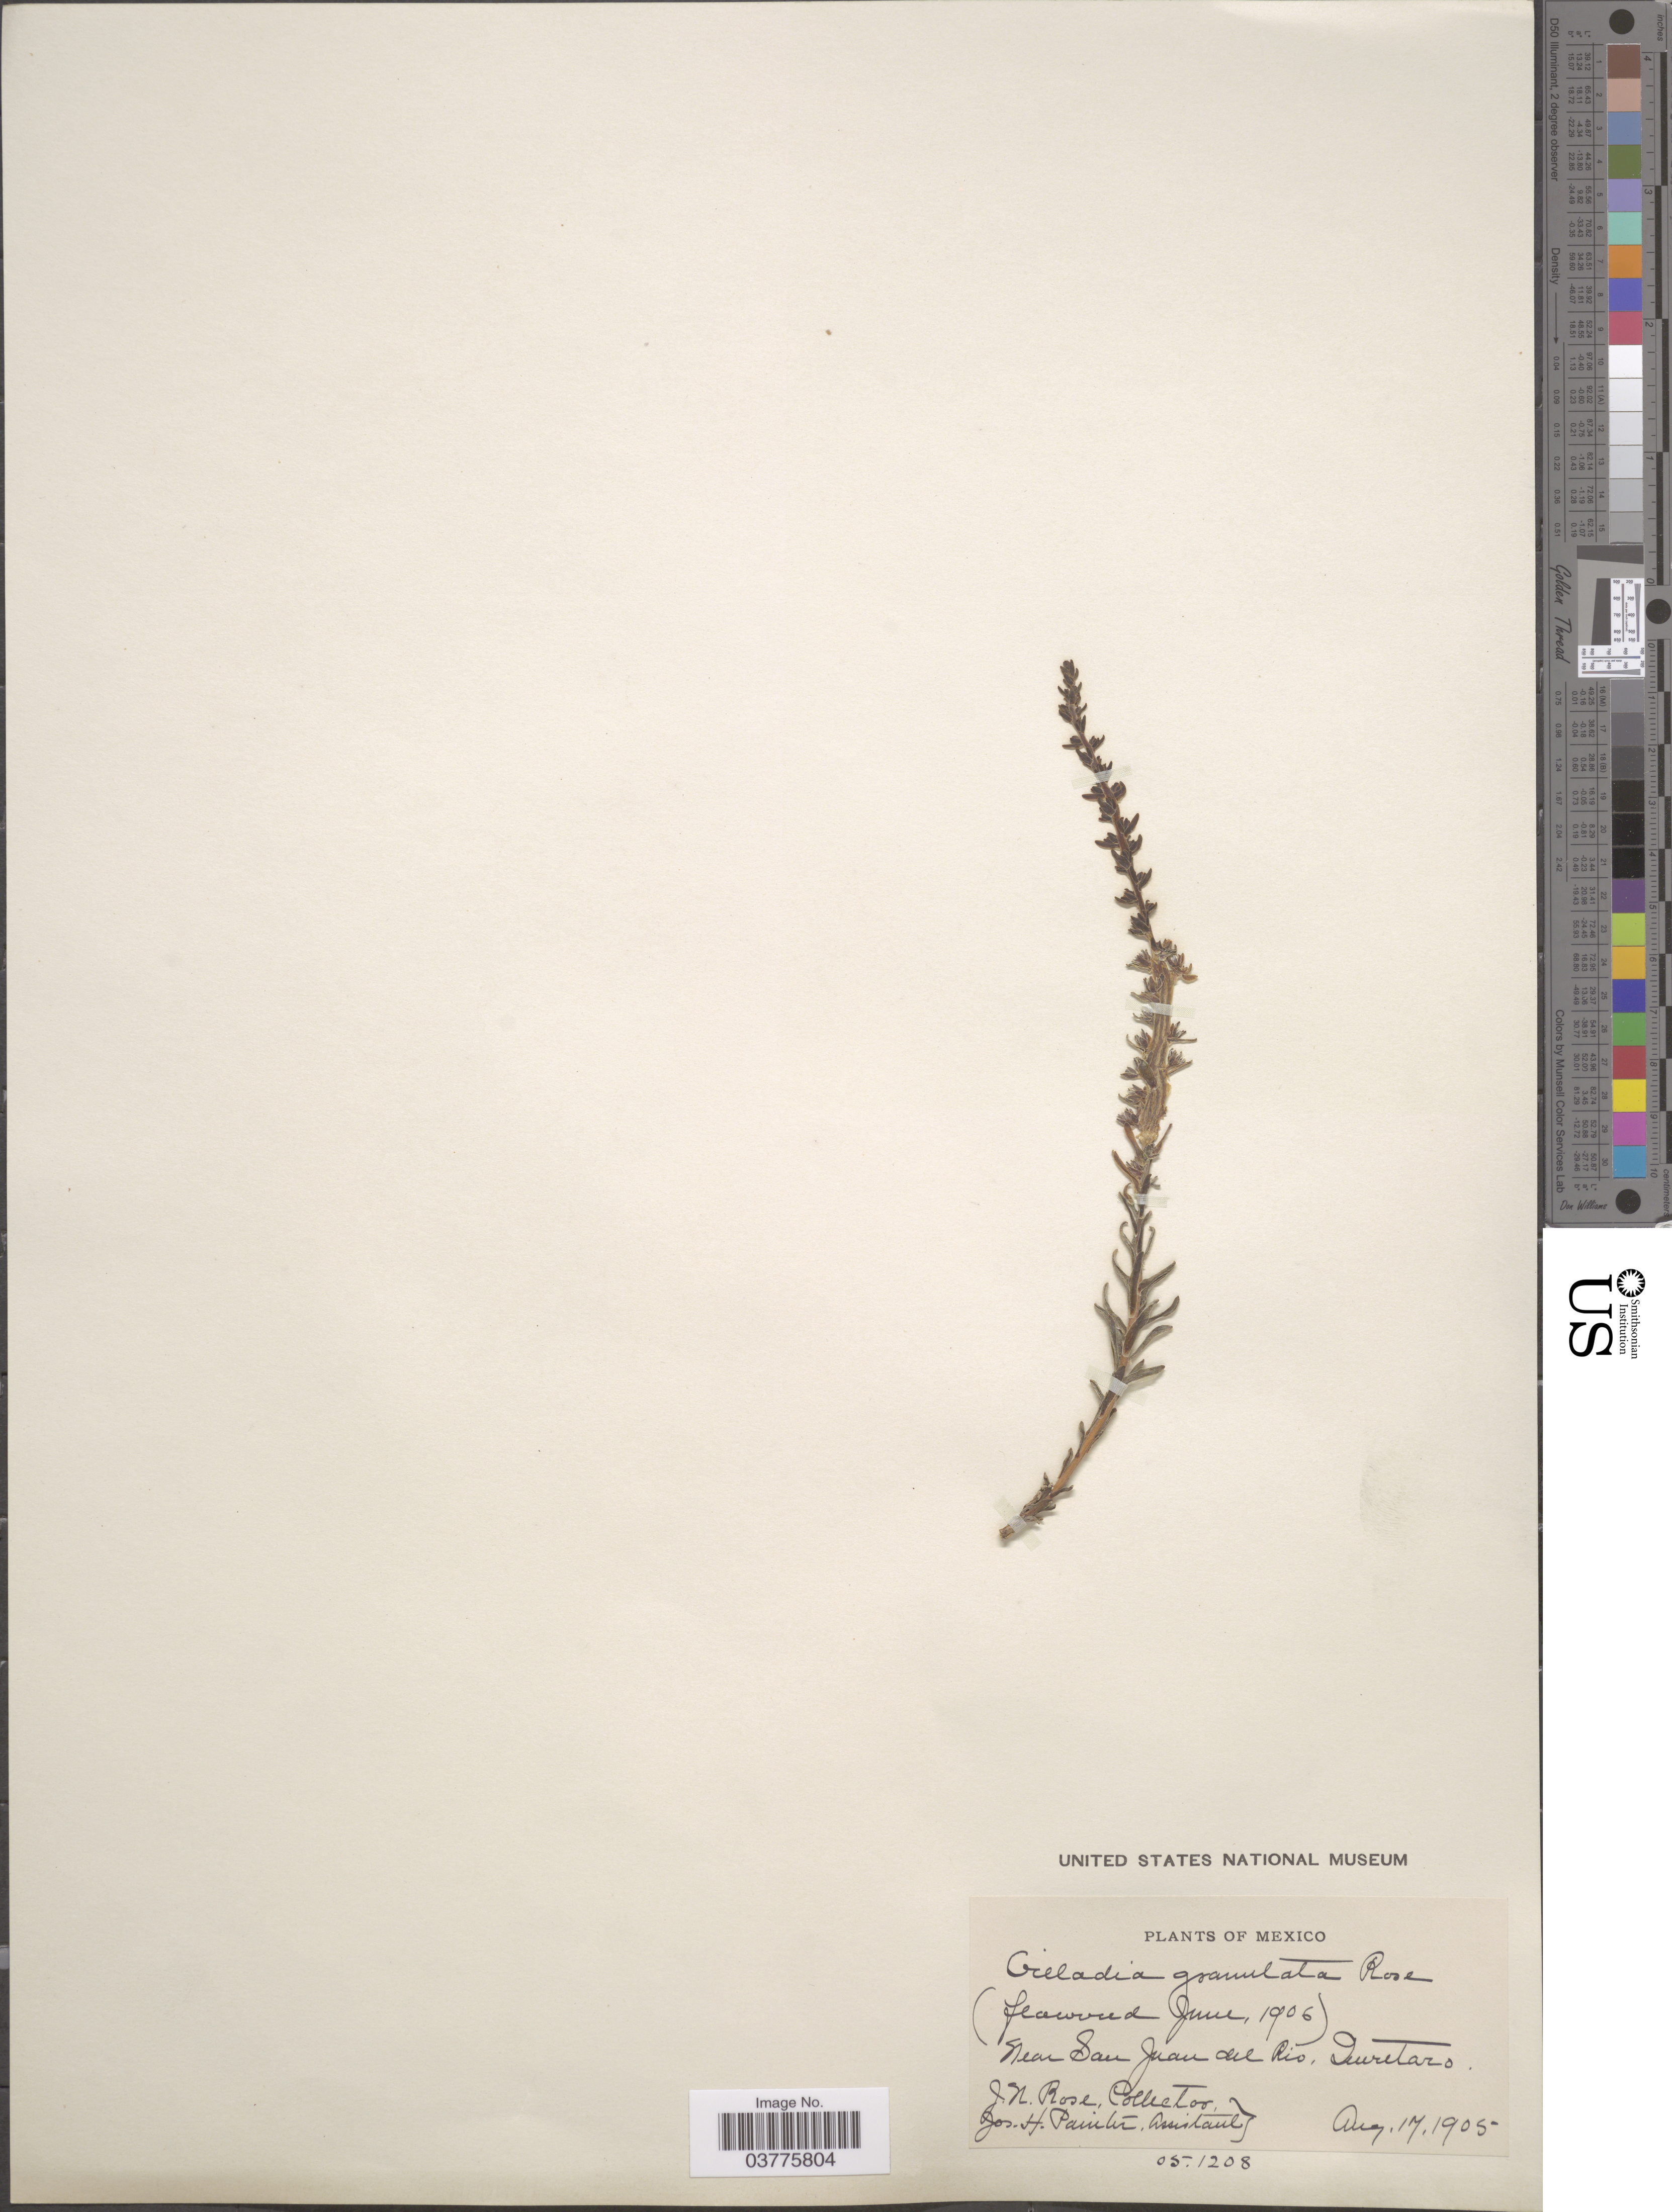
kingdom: Plantae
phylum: Tracheophyta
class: Magnoliopsida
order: Saxifragales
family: Crassulaceae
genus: Villadia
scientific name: Villadia granulata Rose, ined.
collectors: J. N. Rose & J. H. Painter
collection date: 1905-08-17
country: Mexico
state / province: Querétaro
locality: Near San Juan del Rio.